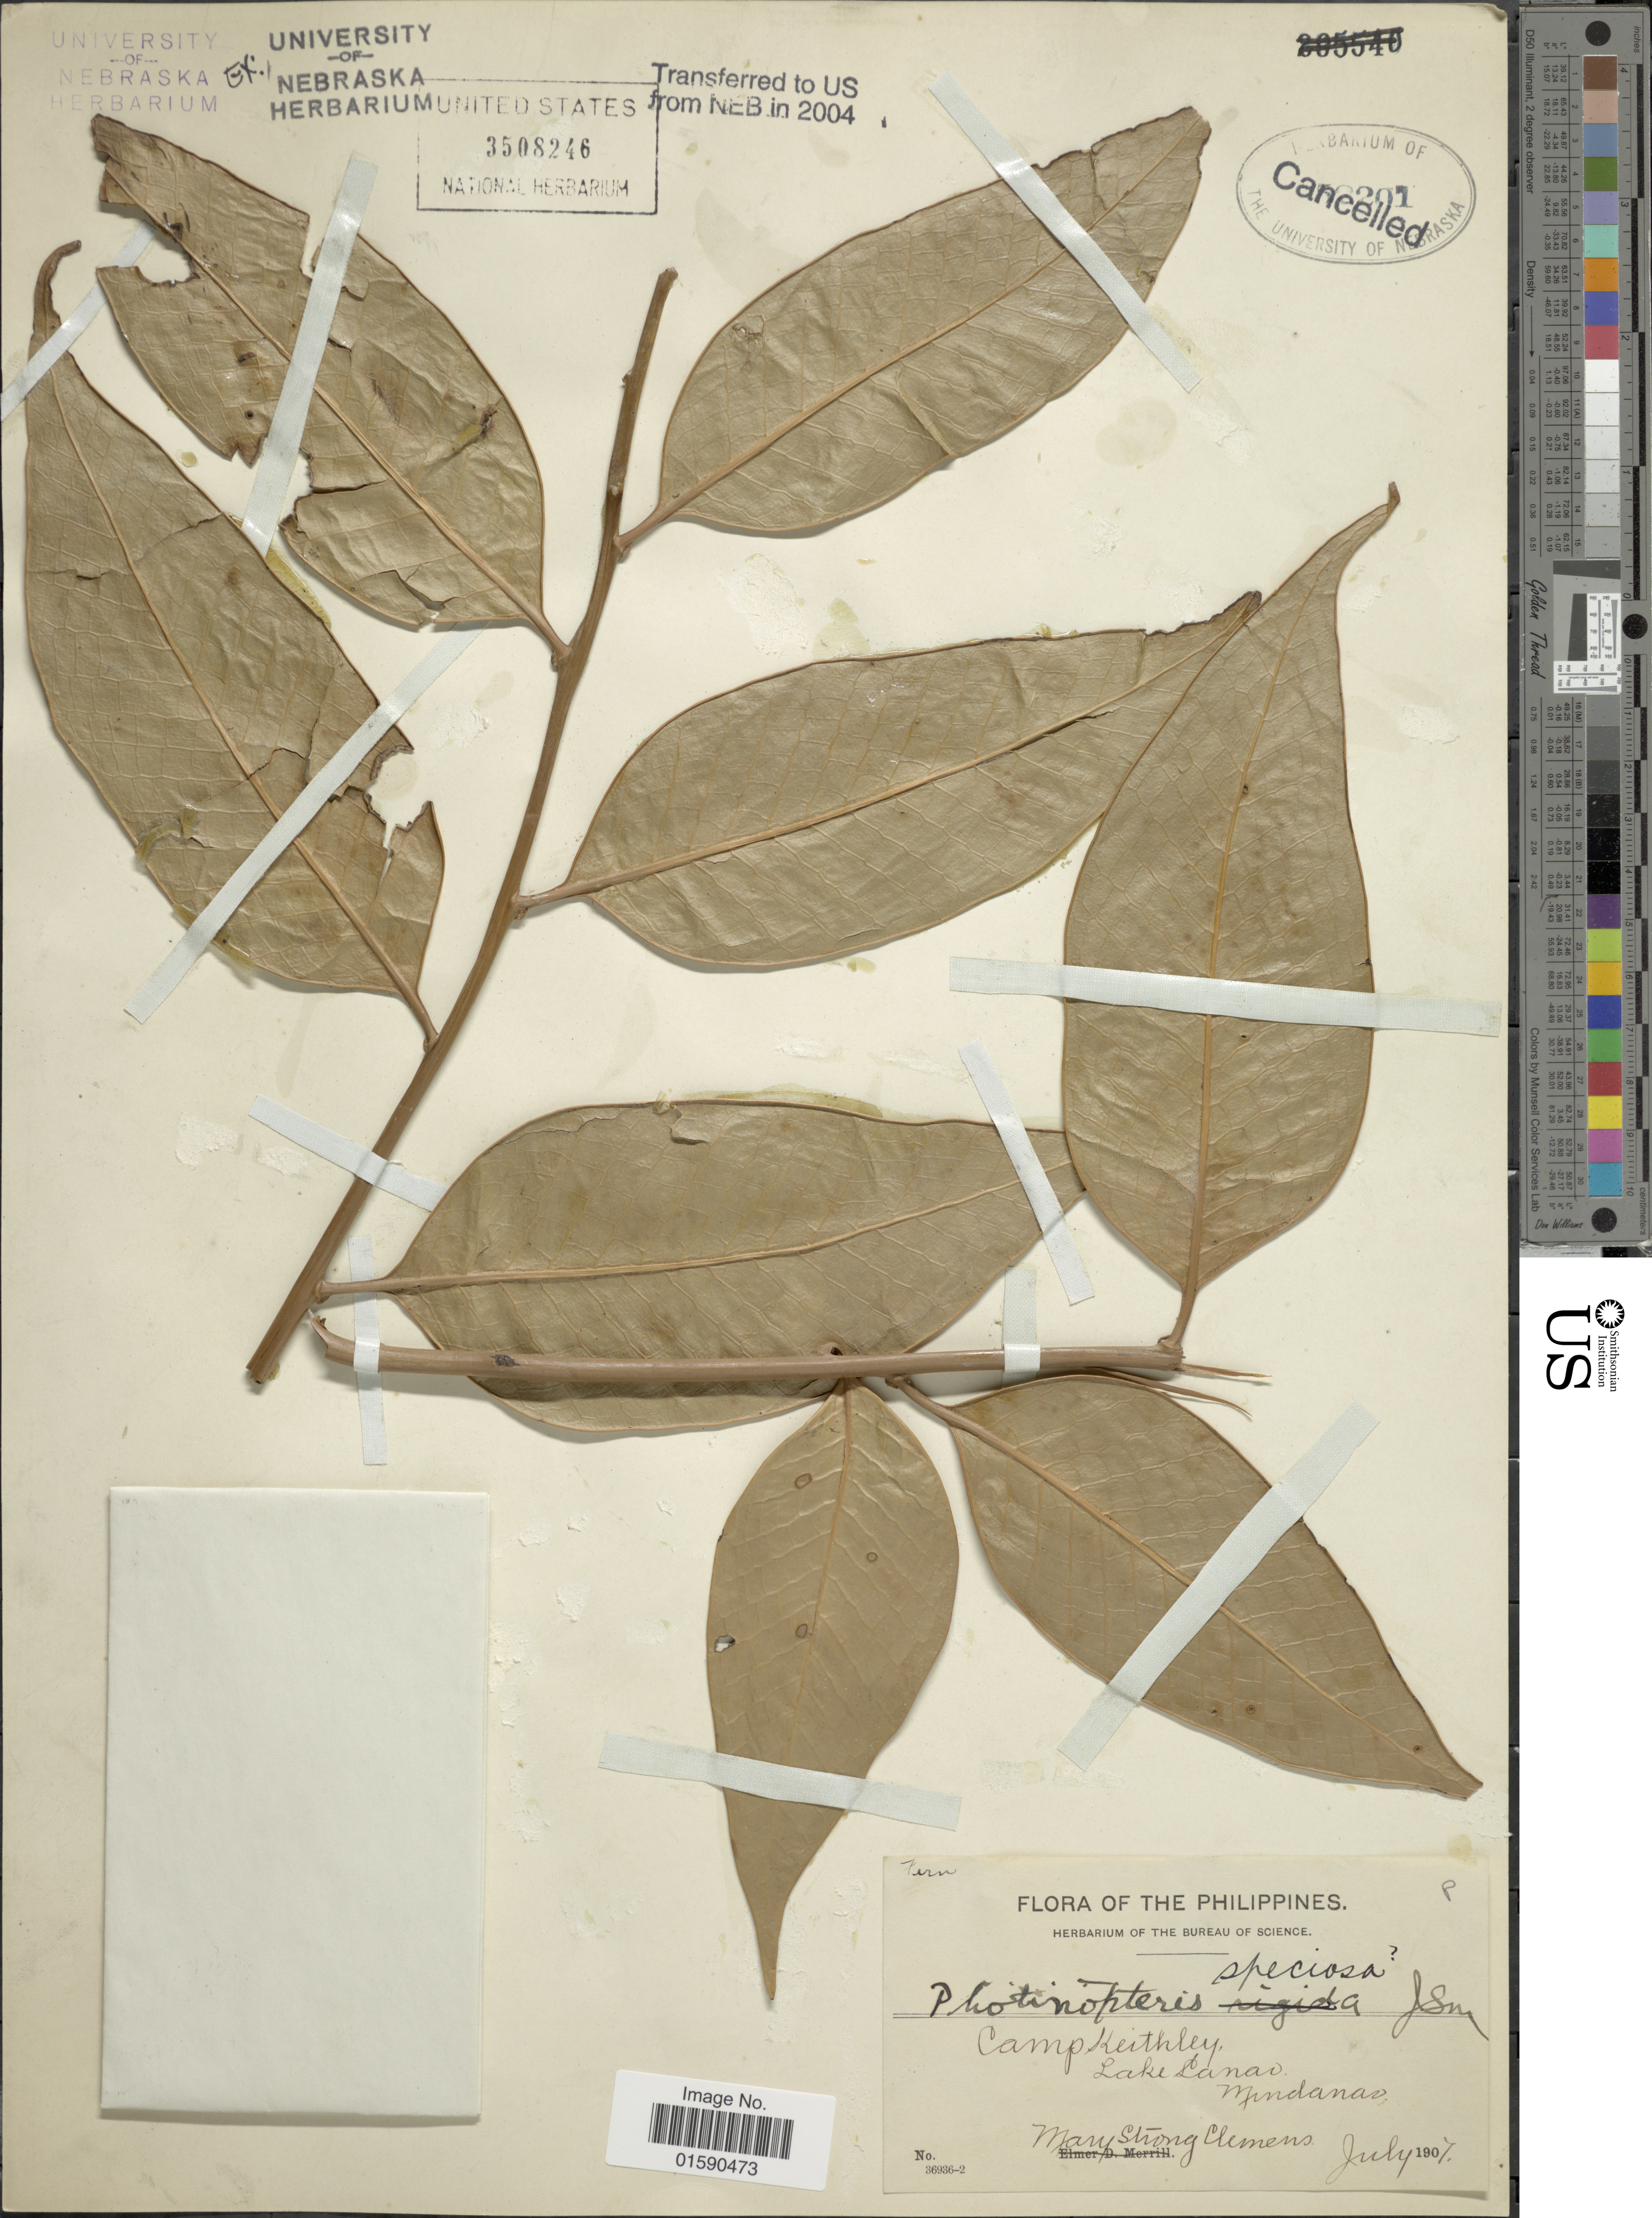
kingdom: Plantae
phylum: Tracheophyta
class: Polypodiopsida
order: Polypodiales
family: Polypodiaceae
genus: Aglaomorpha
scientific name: Aglaomorpha speciosa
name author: (Blume) M.C. Roos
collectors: M. S. Clemens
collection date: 1907-07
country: Philippines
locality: Camp Keithley, Lake Lanao, Mindanao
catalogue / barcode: US 3508246